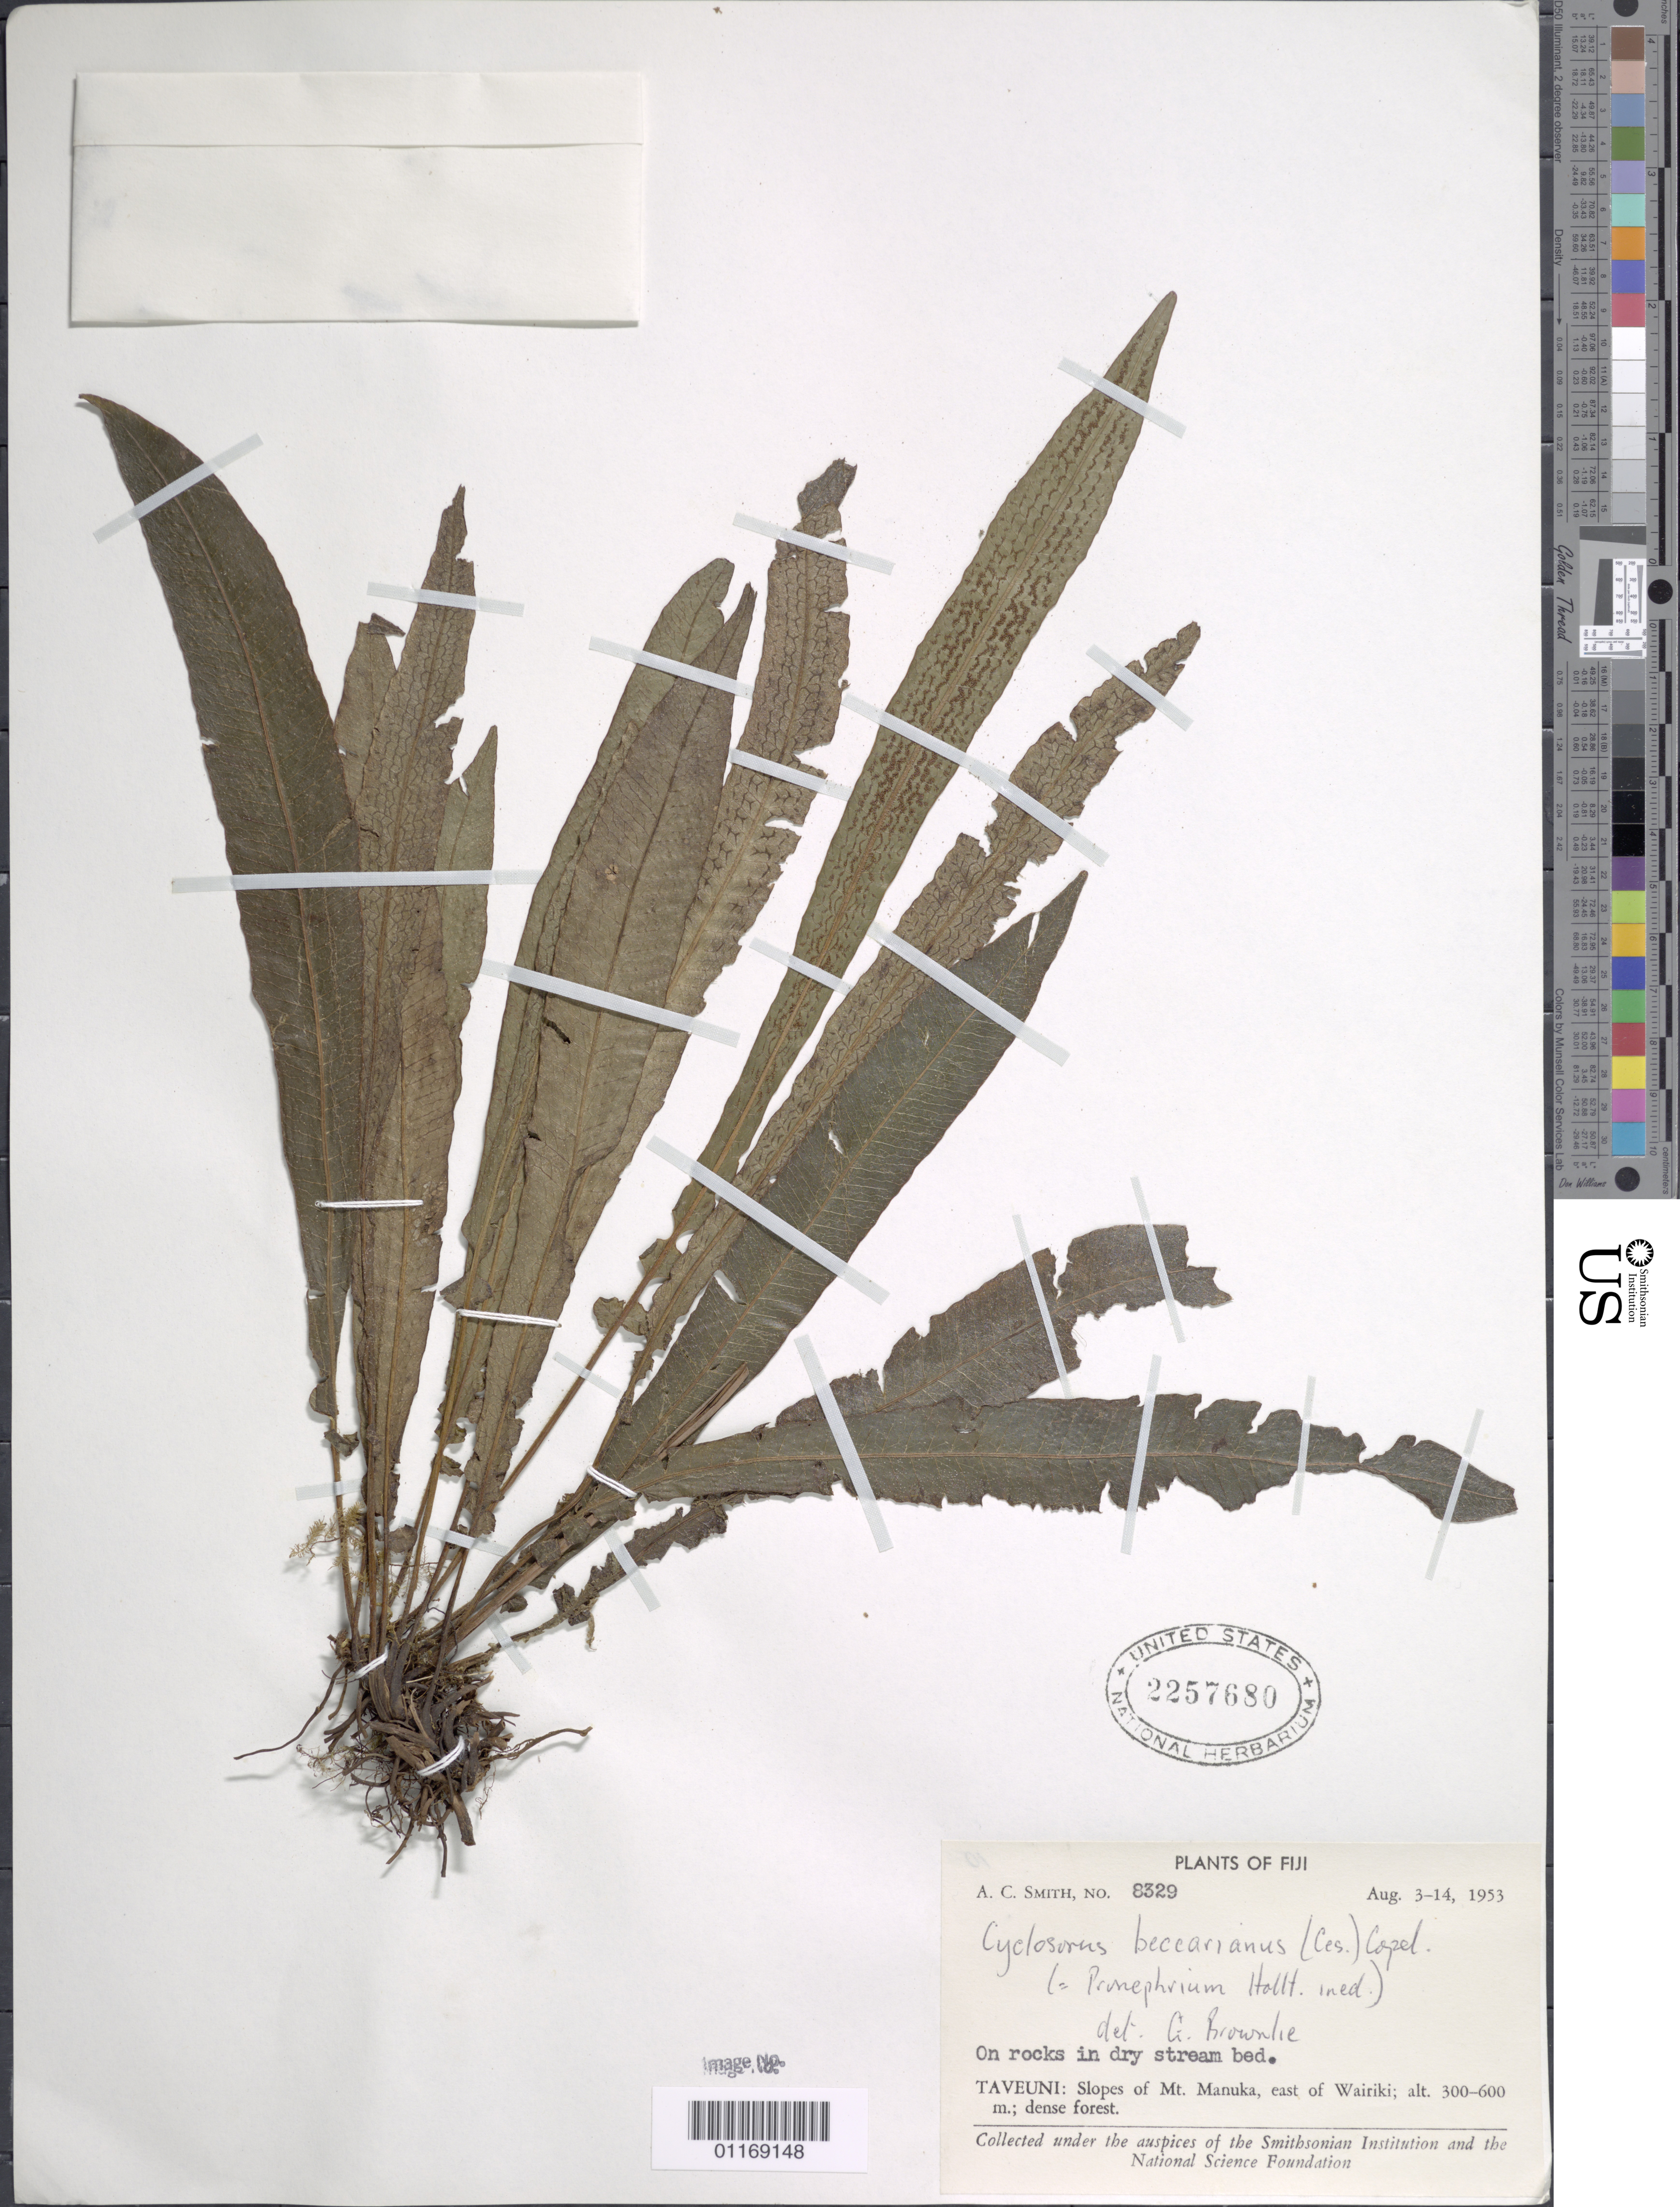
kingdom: Plantae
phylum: Tracheophyta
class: Polypodiopsida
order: Polypodiales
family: Thelypteridaceae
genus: Pronephrium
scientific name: Pronephrium beccarianum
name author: (Ces.) Holttum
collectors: A. C. Smith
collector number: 8329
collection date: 1953-08-03/1953-08-14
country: Fiji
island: Taveuni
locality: Taveuni: Slopes of Mt. Manuka, E of Wairiki.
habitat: Dry stream bed, Dense forest.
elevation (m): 300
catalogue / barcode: US 2257680